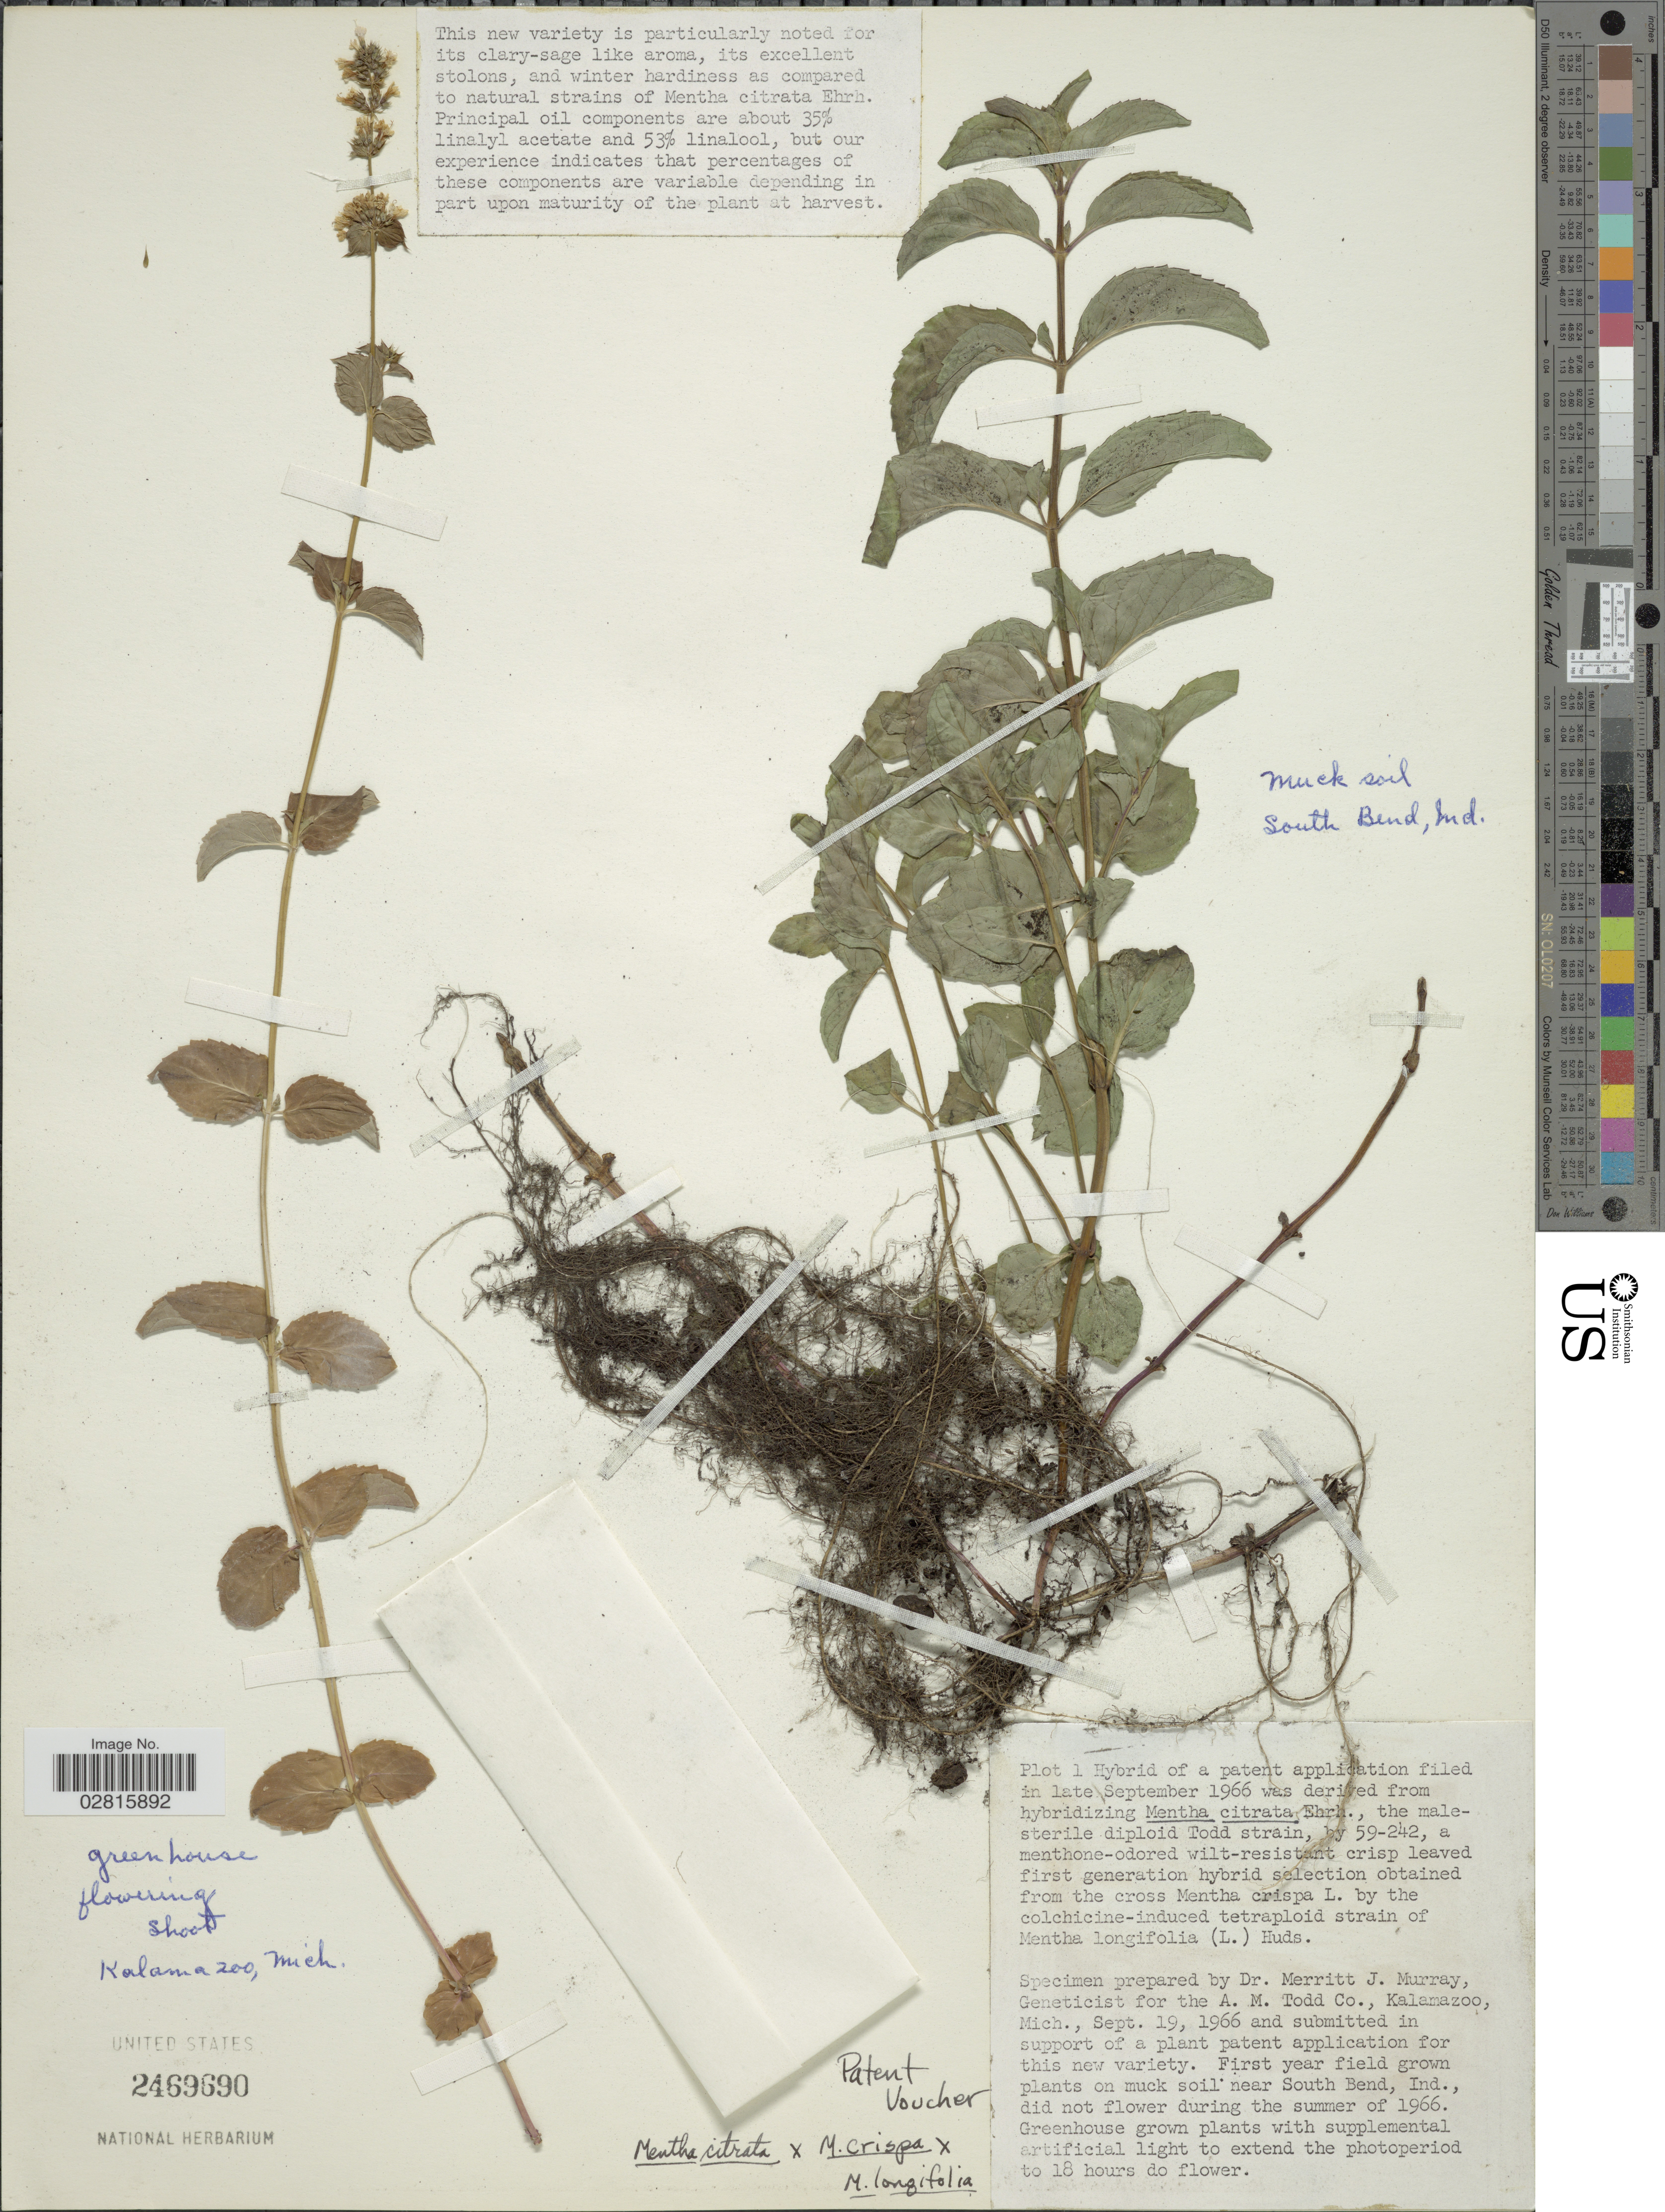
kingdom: Plantae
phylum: Tracheophyta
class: Magnoliopsida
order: Lamiales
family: Lamiaceae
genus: Mentha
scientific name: Mentha citrata x M. crispa L.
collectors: M. Murray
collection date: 1966-09-19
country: United States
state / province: Michigan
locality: For the A.M. Todd Co., Kalamazoo, Mich.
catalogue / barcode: US 2469690